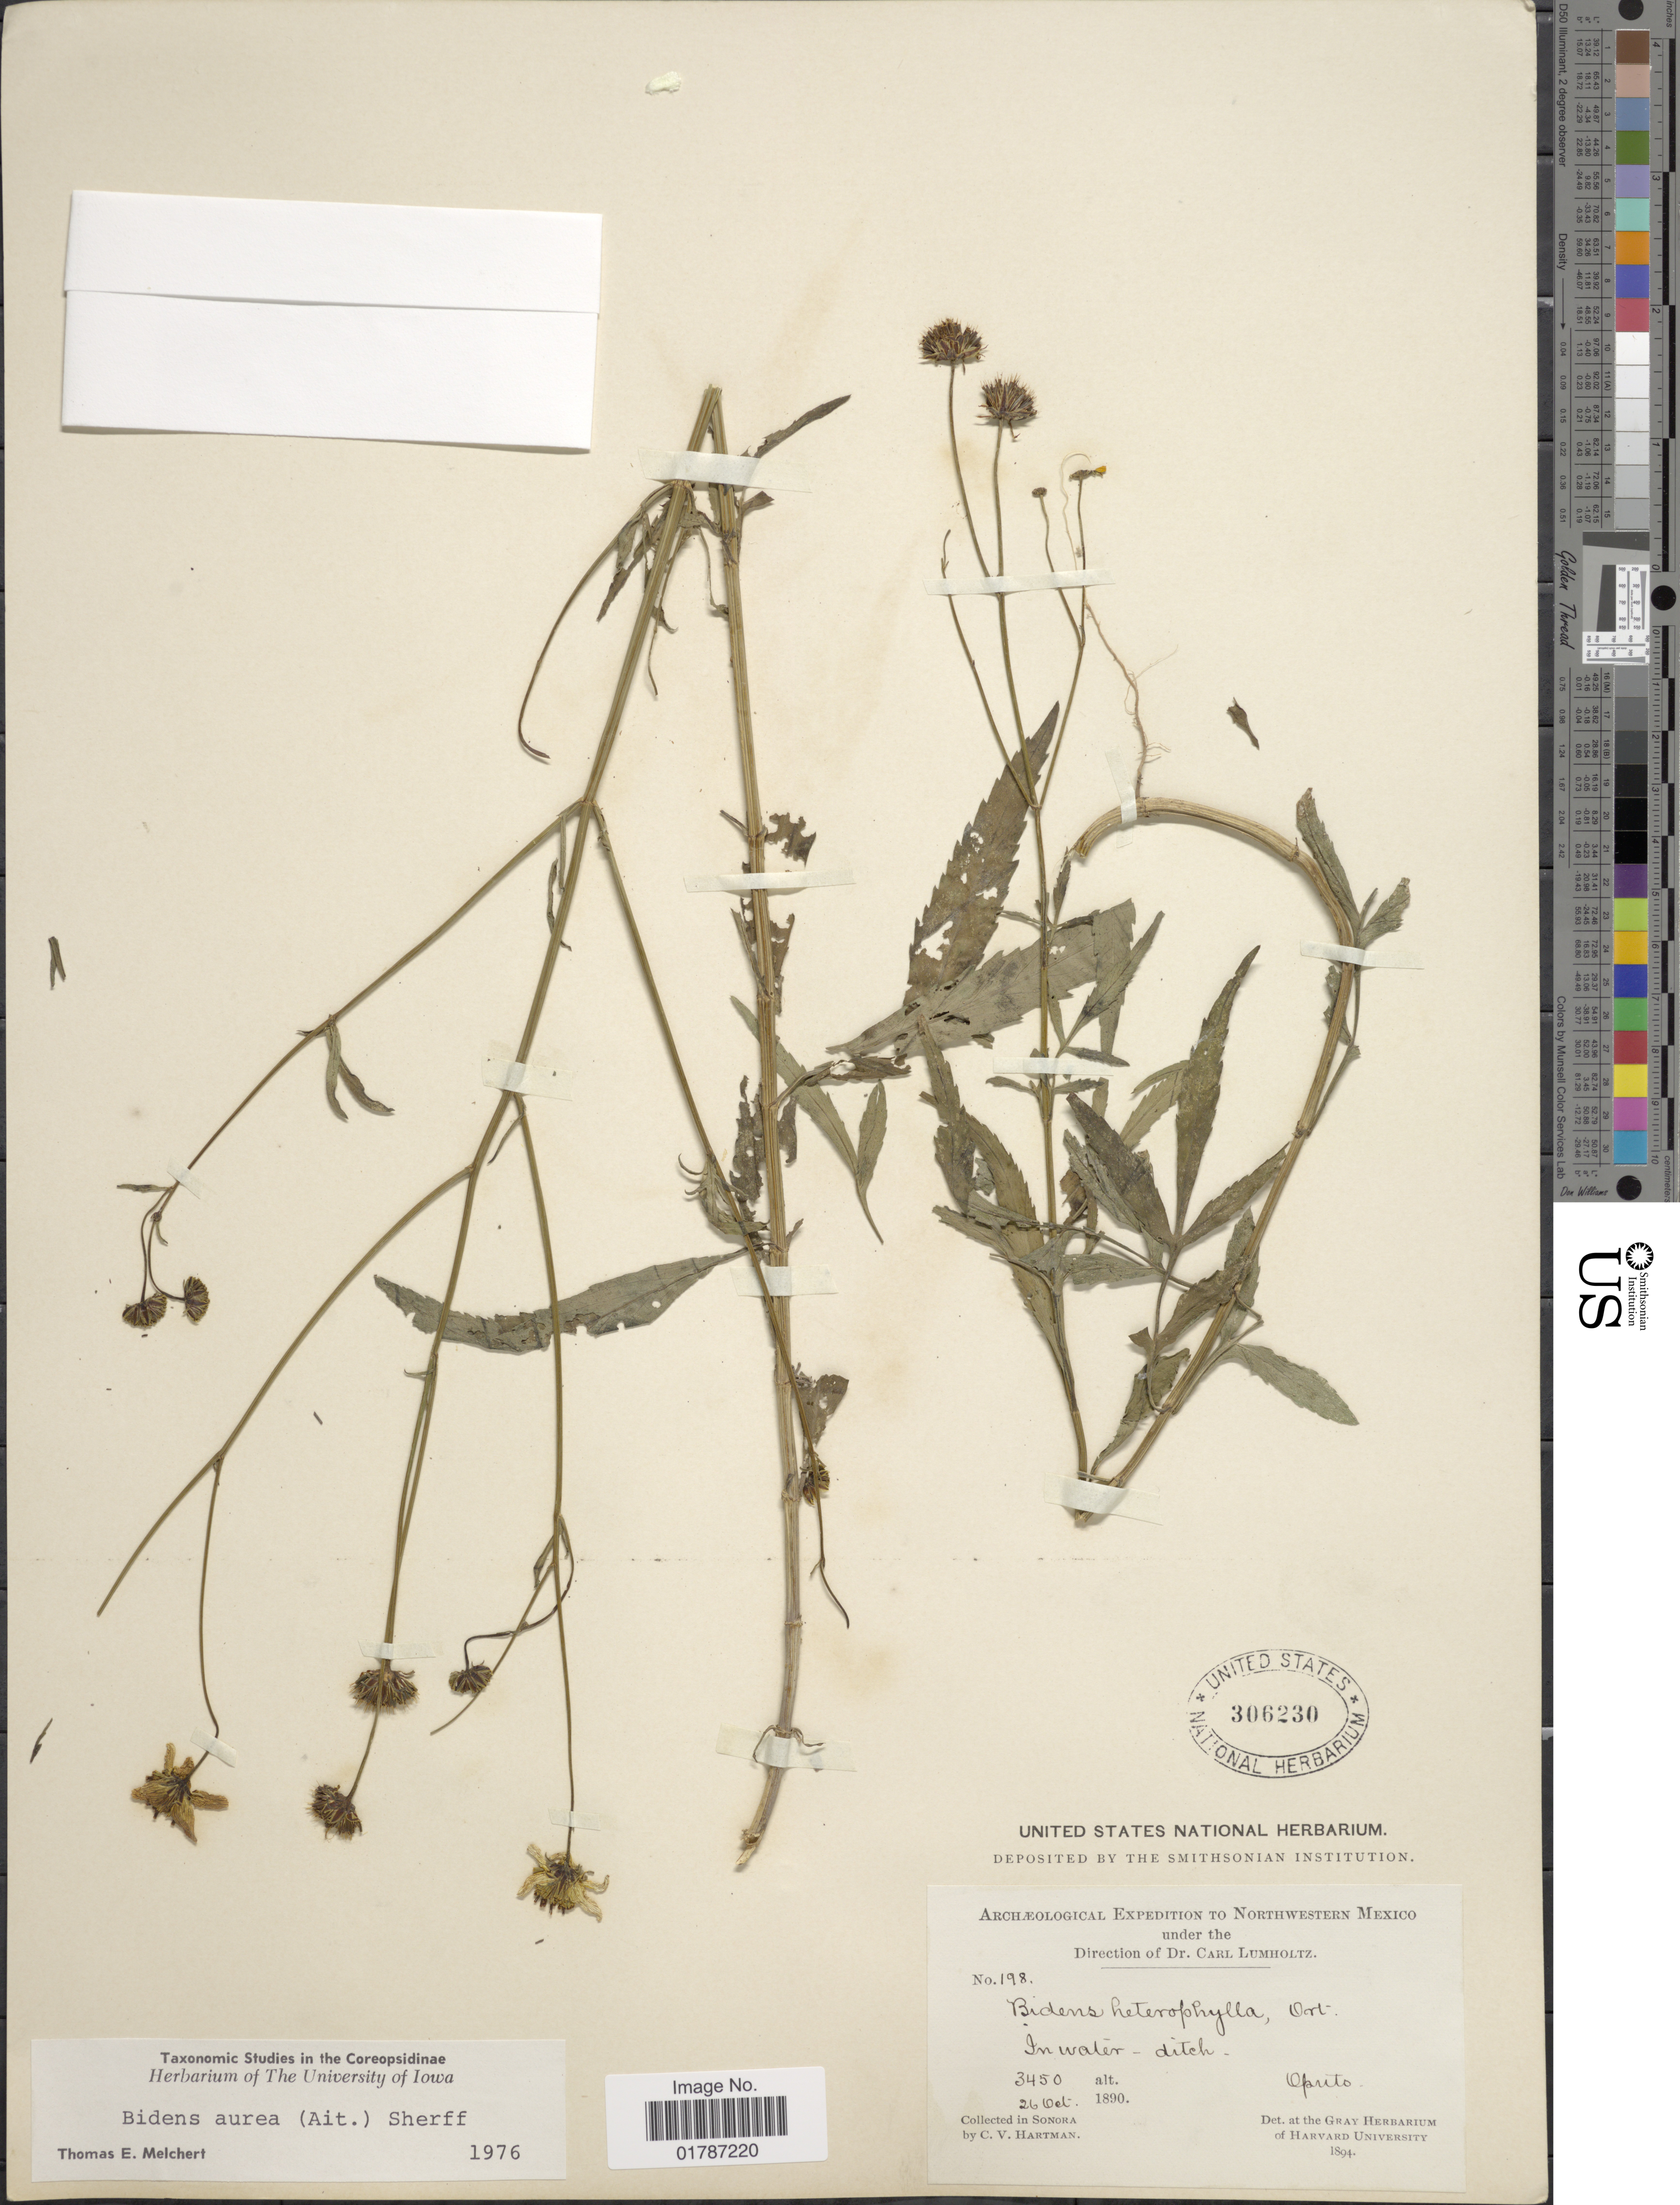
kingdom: Plantae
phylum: Tracheophyta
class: Magnoliopsida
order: Asterales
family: Asteraceae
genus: Bidens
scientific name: Bidens aurea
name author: (Aiton) Sherff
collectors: C. V. Hartman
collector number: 198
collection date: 1890-10-26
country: Mexico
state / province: Sonora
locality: In water, ditch, Oputo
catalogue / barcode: US 306230